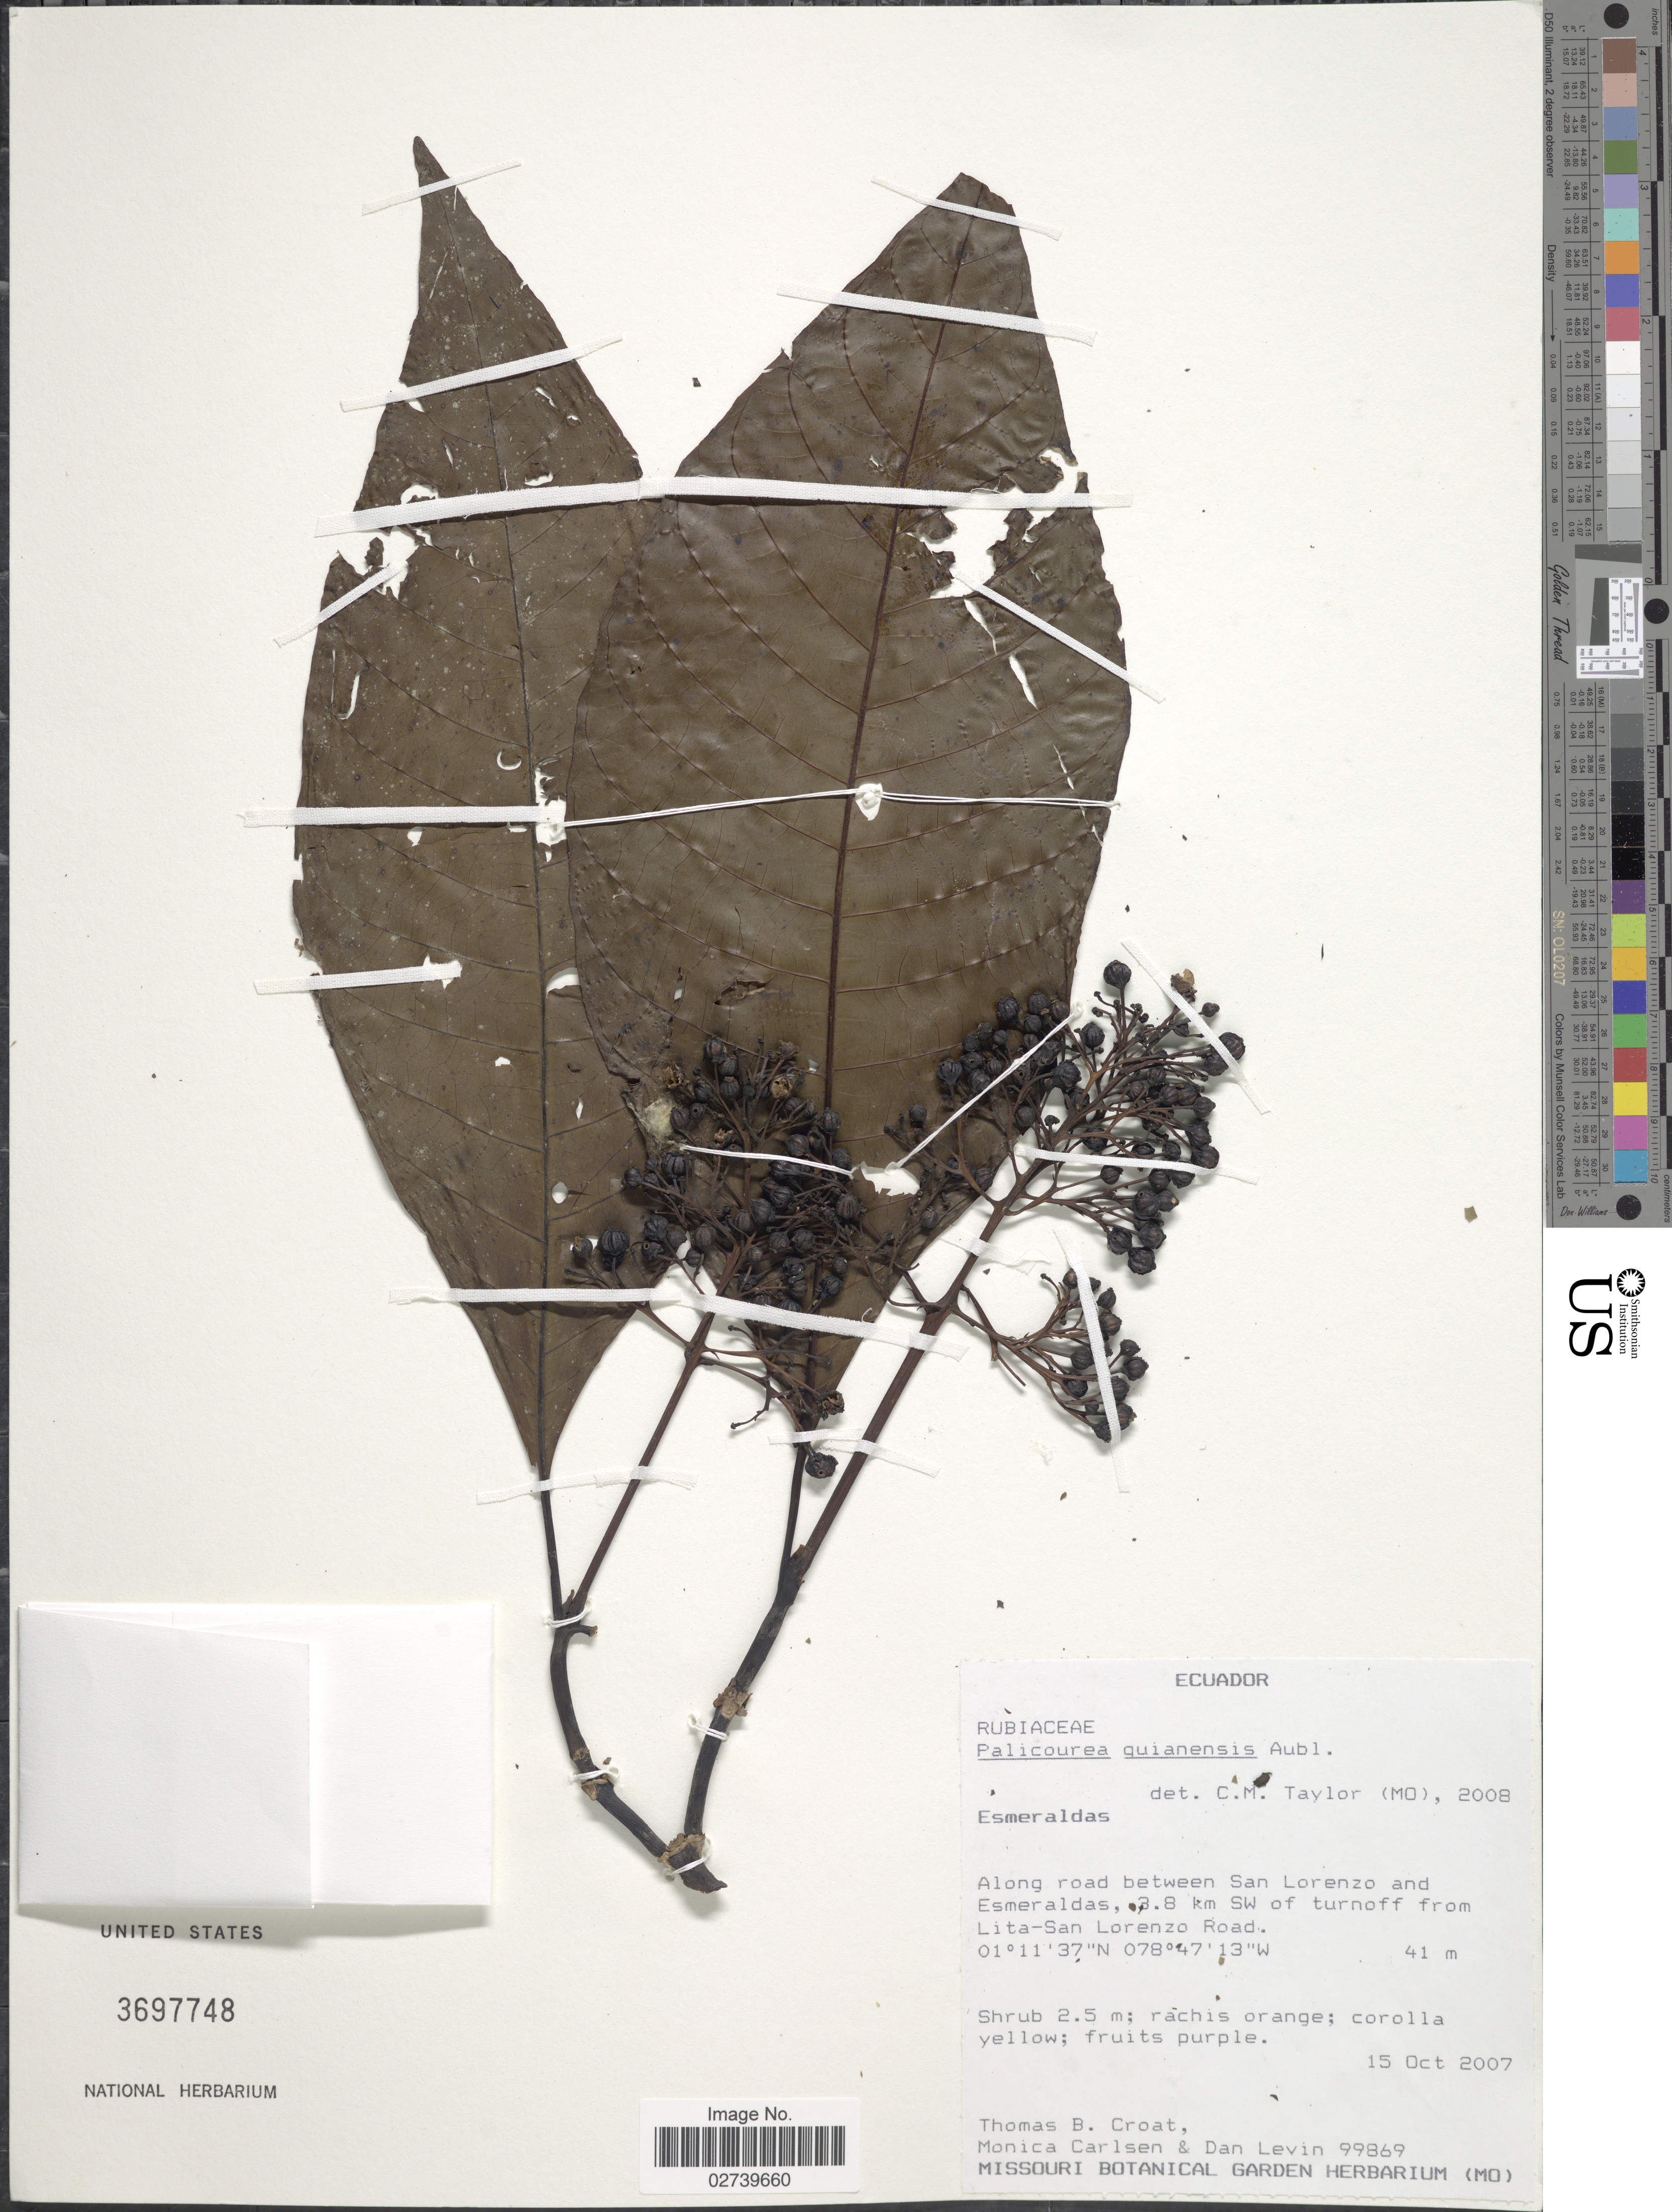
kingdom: Plantae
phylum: Tracheophyta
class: Magnoliopsida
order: Gentianales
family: Rubiaceae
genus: Palicourea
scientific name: Palicourea guianensis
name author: Aubl.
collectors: T. B. Croat, M. M. Carlsen & D. Levin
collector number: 99869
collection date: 2007-10-15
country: Ecuador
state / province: Esmeraldas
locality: Along road between San Lorenzo and Esmeraldas, 3.8 km SW of turnoff from Lita-San Lorenzo Road.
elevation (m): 41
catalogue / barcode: US 3697748